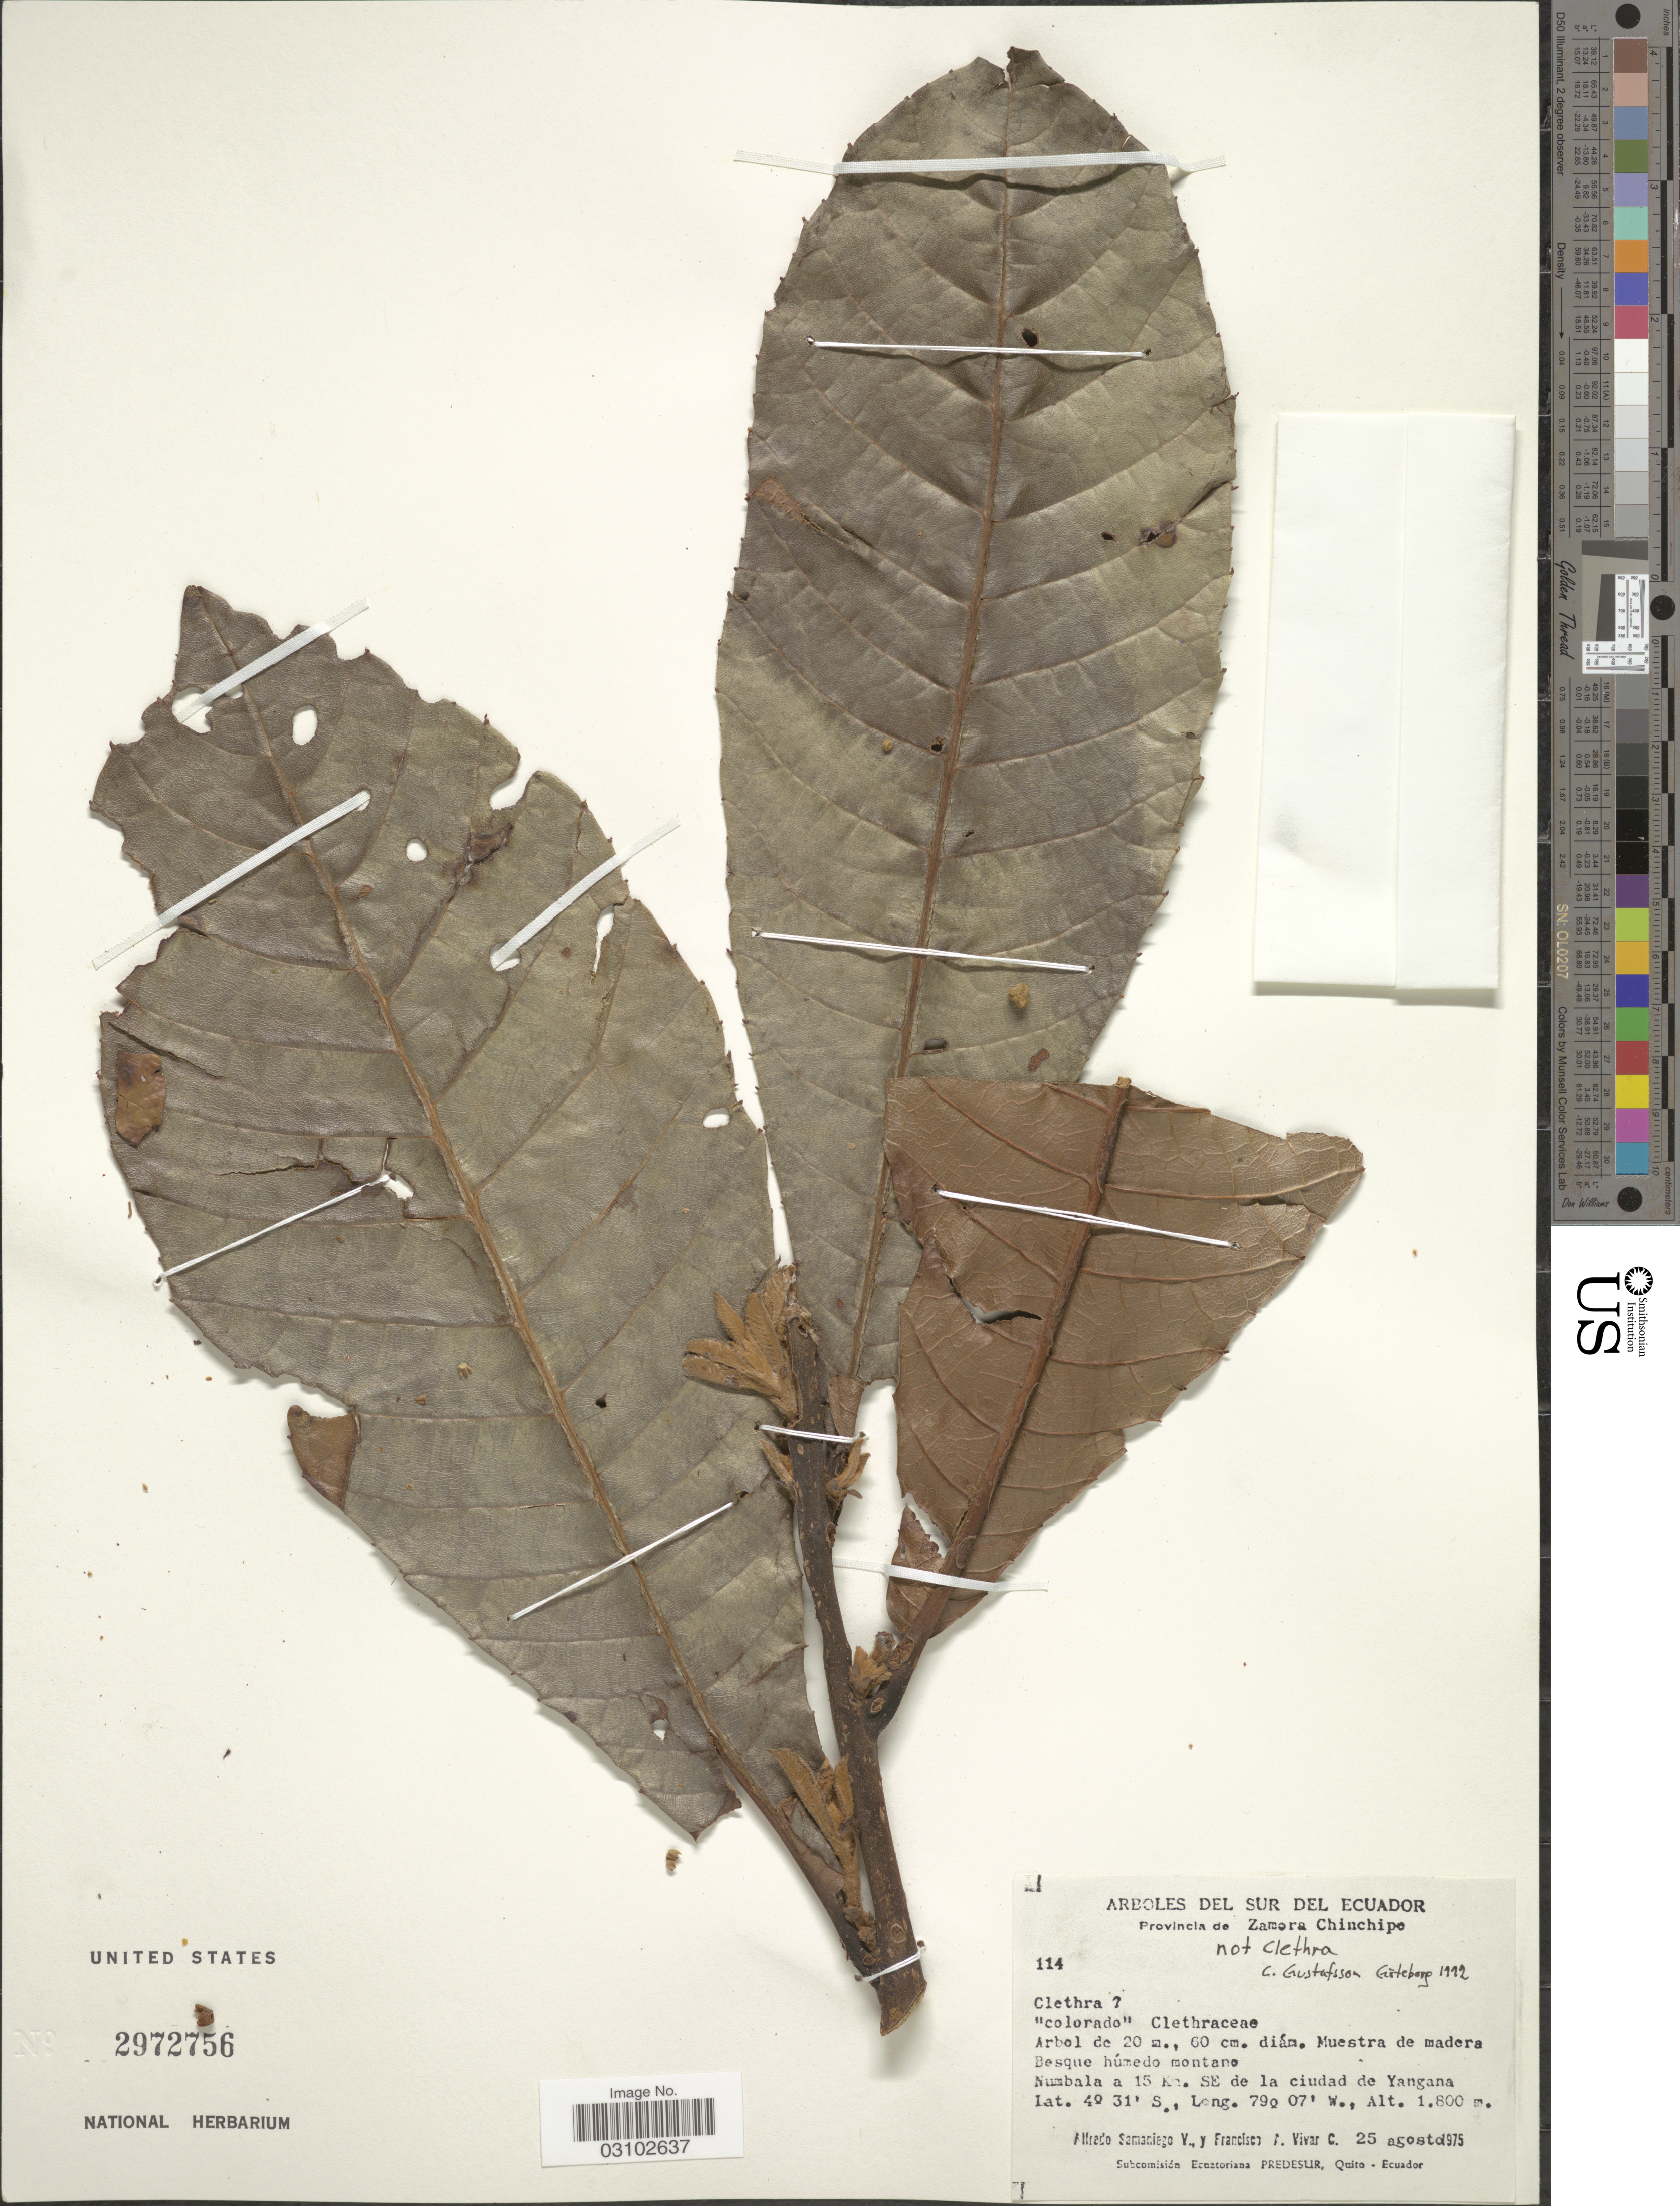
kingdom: Plantae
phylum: Tracheophyta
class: Magnoliopsida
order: Ericales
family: Clethraceae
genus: Clethra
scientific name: Clethra sp.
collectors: A. V. Samaniego & F. A. Vivar C.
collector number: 114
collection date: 1975-08-25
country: Ecuador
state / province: Zamora-Chinchipe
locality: Sur del Ecuador. Numbala a 15 Km. SE de la ciudad de Yangana.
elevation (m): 1800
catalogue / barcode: US 2972756